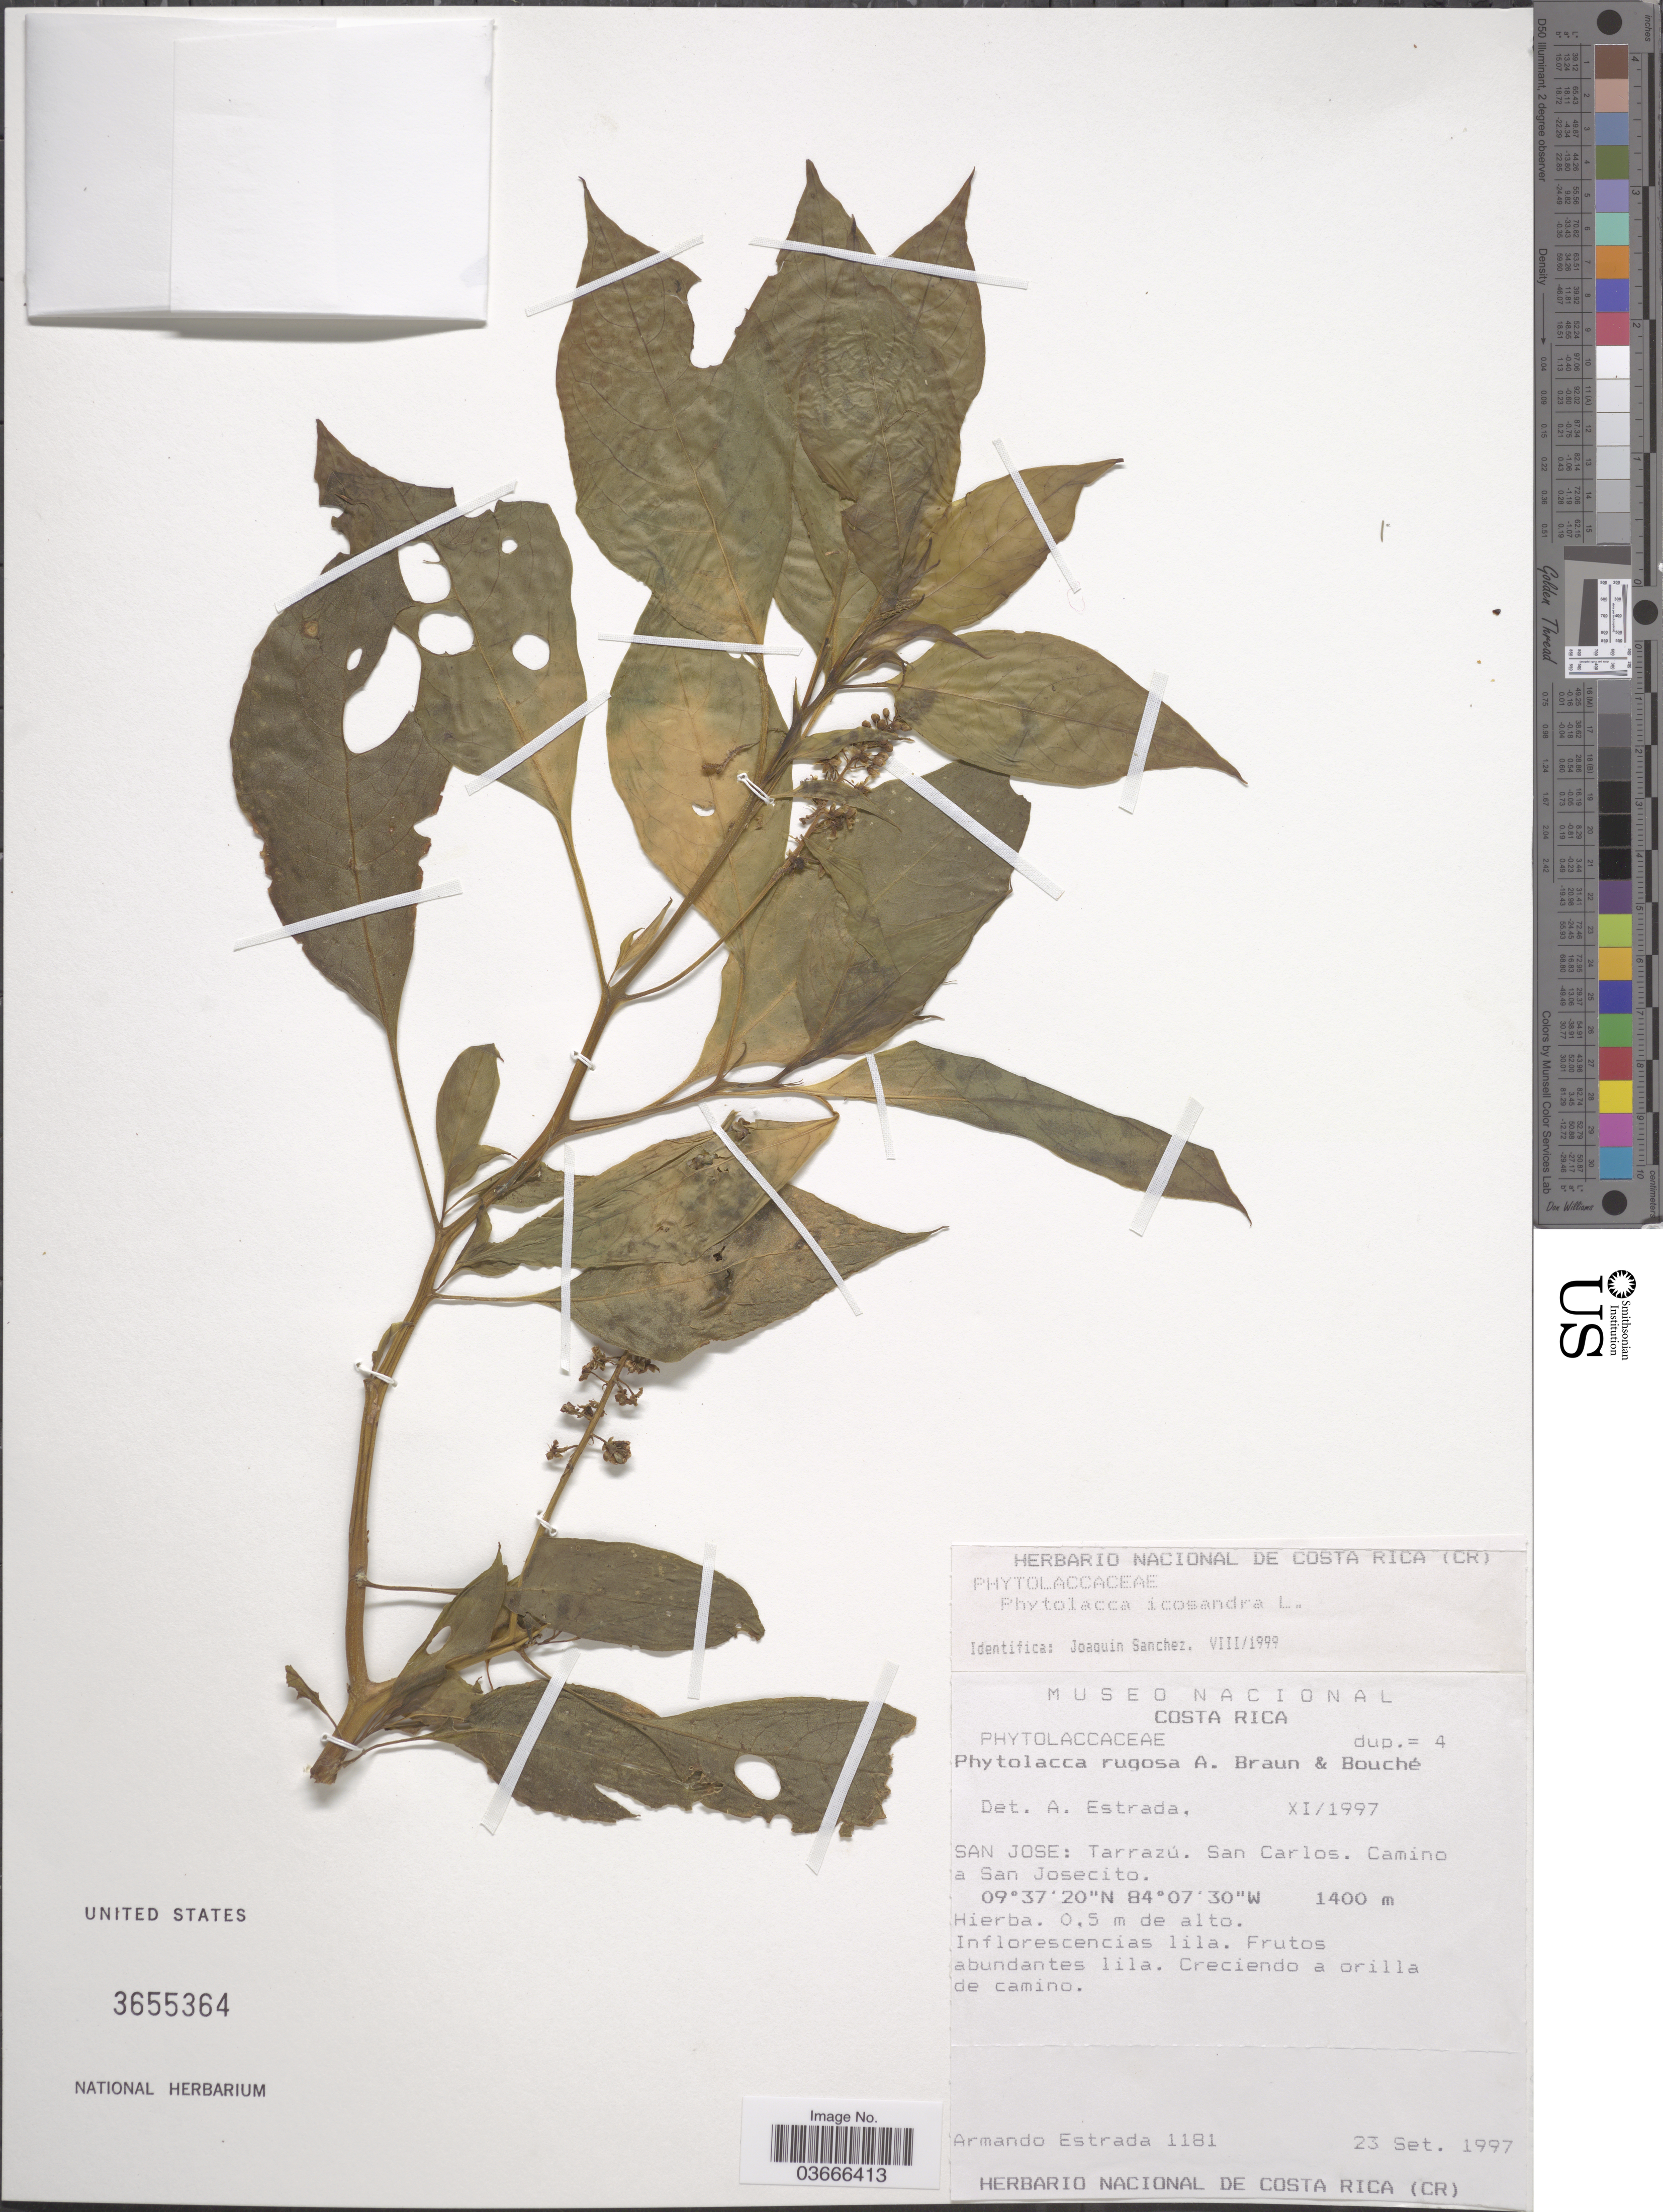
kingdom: Plantae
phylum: Tracheophyta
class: Magnoliopsida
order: Caryophyllales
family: Phytolaccaceae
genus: Phytolacca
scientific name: Phytolacca icosandra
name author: L.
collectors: A. Estrada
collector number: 1181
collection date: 1997-09-23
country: Costa Rica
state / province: San José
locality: Tarrazú. San Carlos. Camino a San Josecito.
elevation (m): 1400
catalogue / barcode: US 3655364